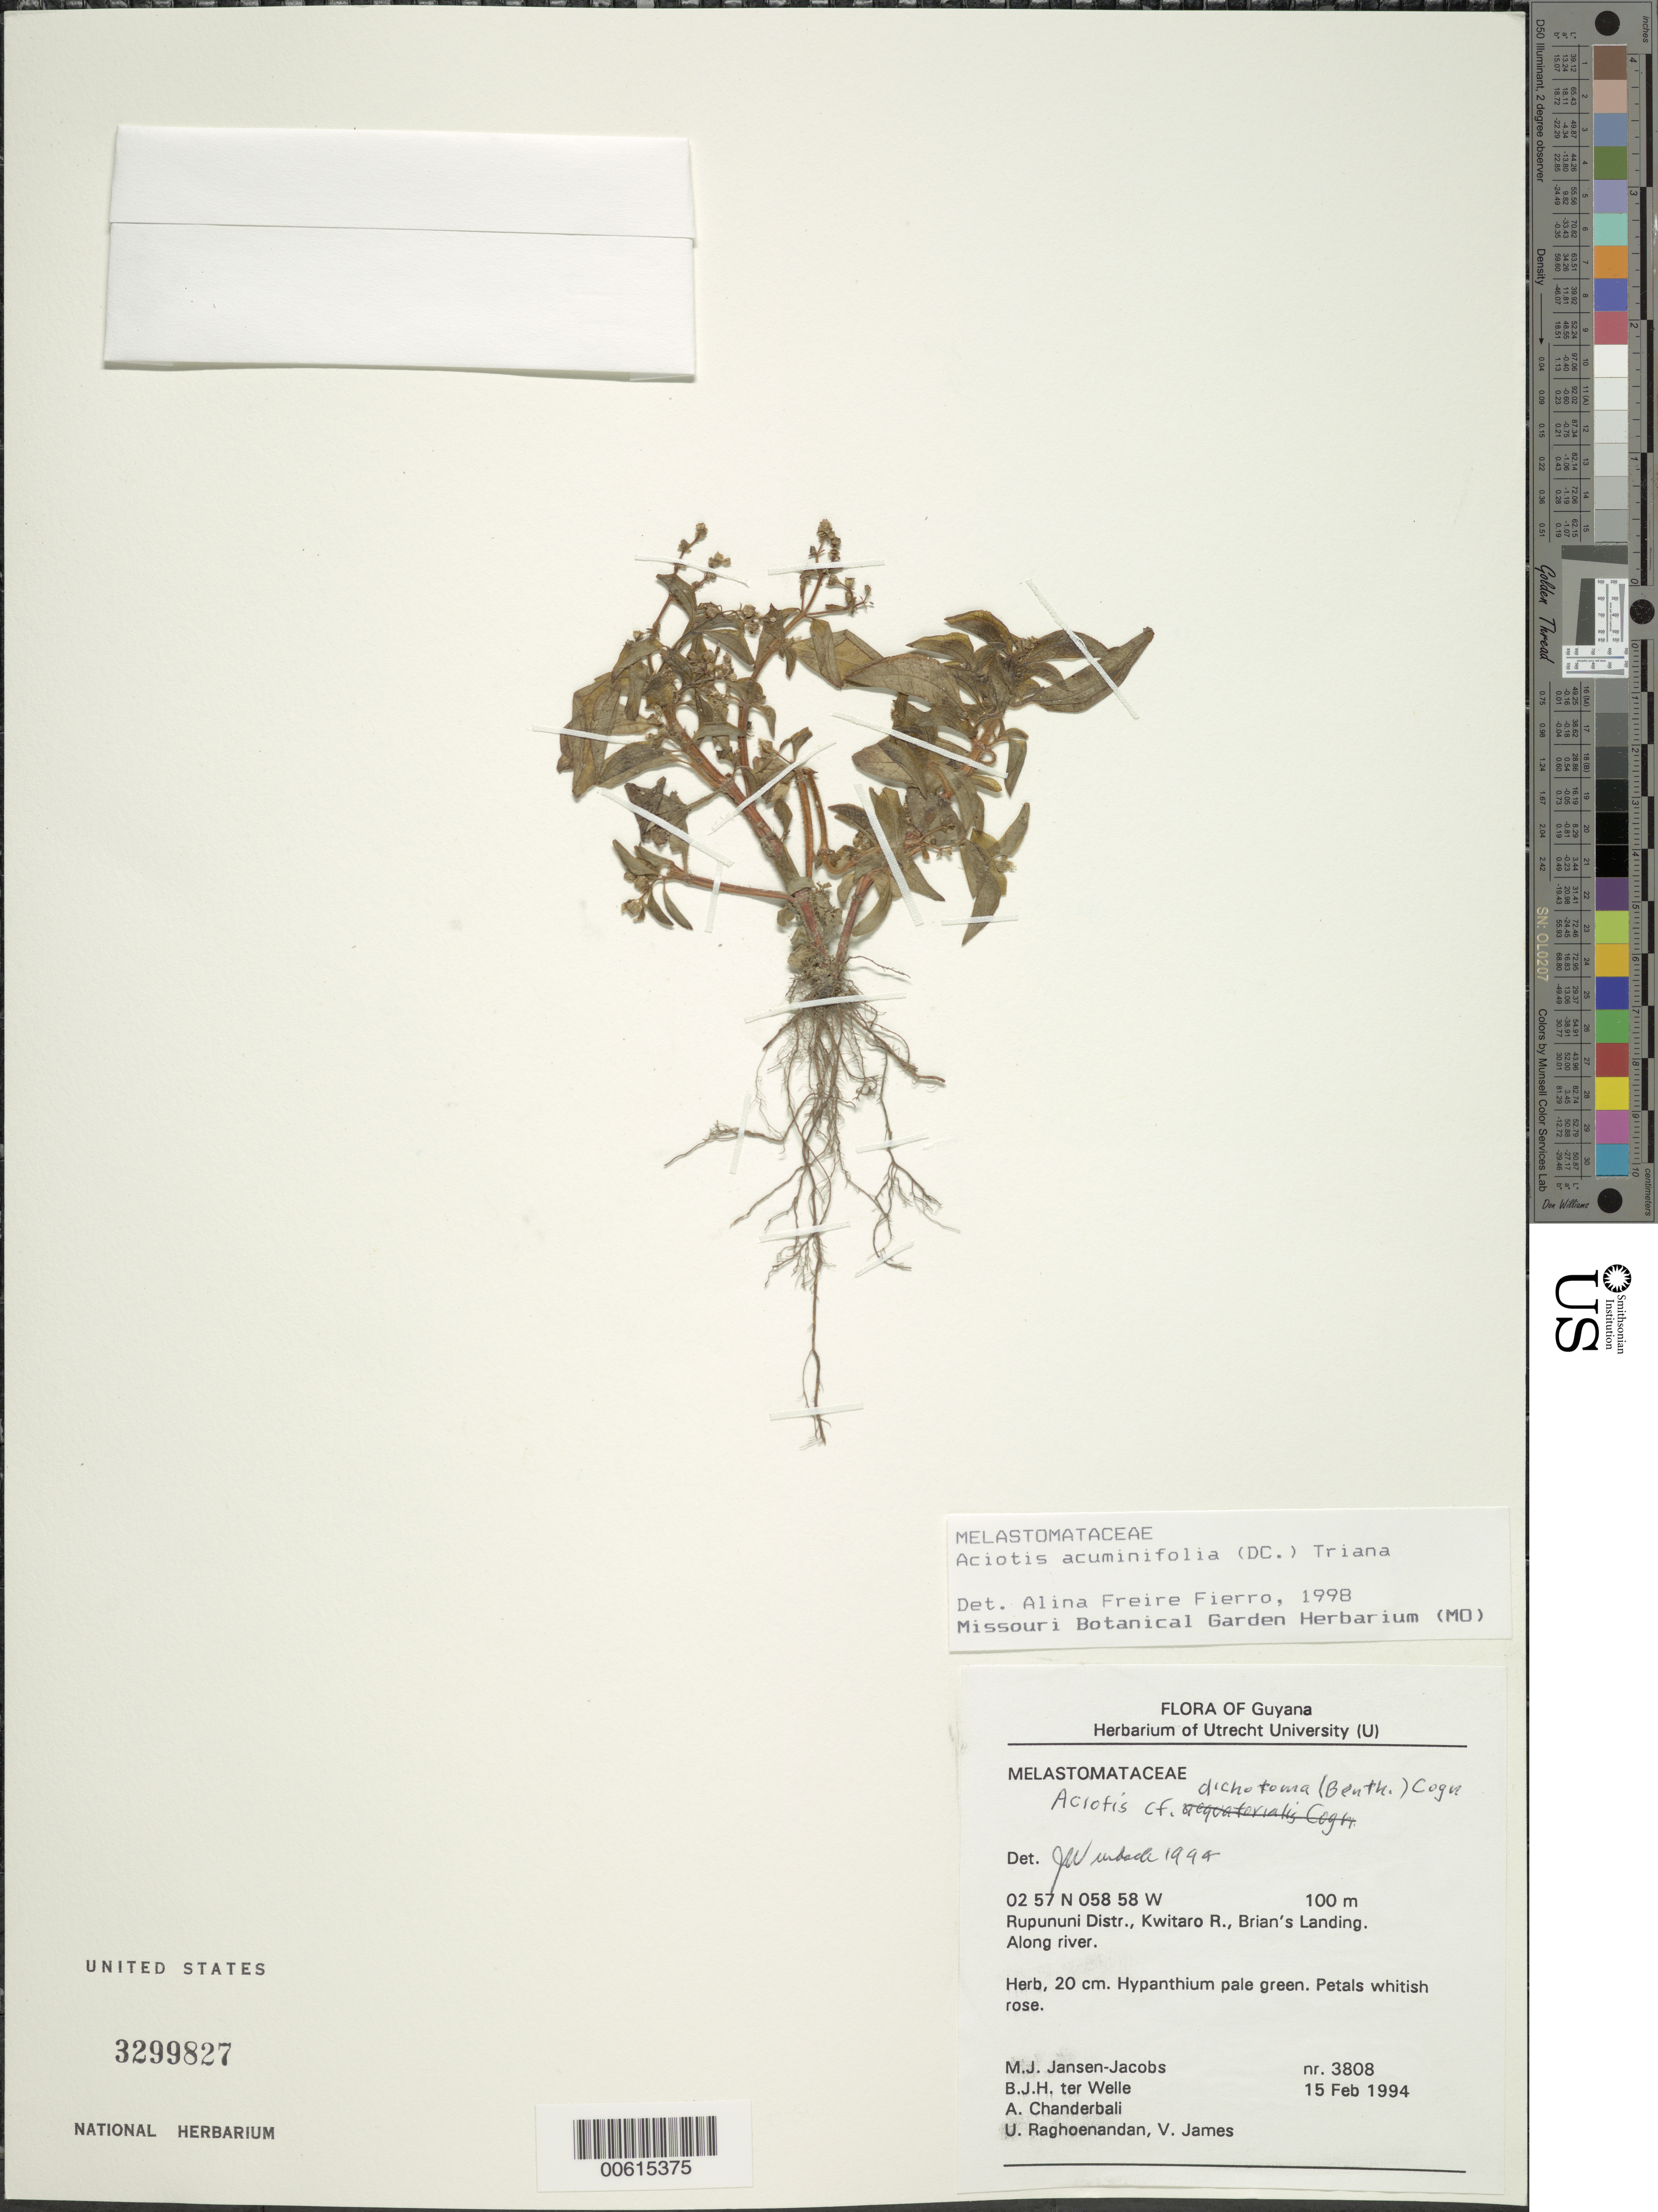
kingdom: Plantae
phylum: Tracheophyta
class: Magnoliopsida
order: Myrtales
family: Melastomataceae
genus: Aciotis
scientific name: Aciotis acuminifolia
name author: (Mart. ex DC.) Triana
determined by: Freire-Fierro, A.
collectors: M. J. Jansen-Jacobs, B. Welle, A. S. Chanderbali, U. Raghoenandan & V. James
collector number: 3808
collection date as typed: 15-Feb-94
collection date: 1994-02-15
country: Guyana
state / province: U. Takutu-U. Essequibo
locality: Brian's Landing, Kwitaro R.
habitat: Along river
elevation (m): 100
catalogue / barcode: US 3299827